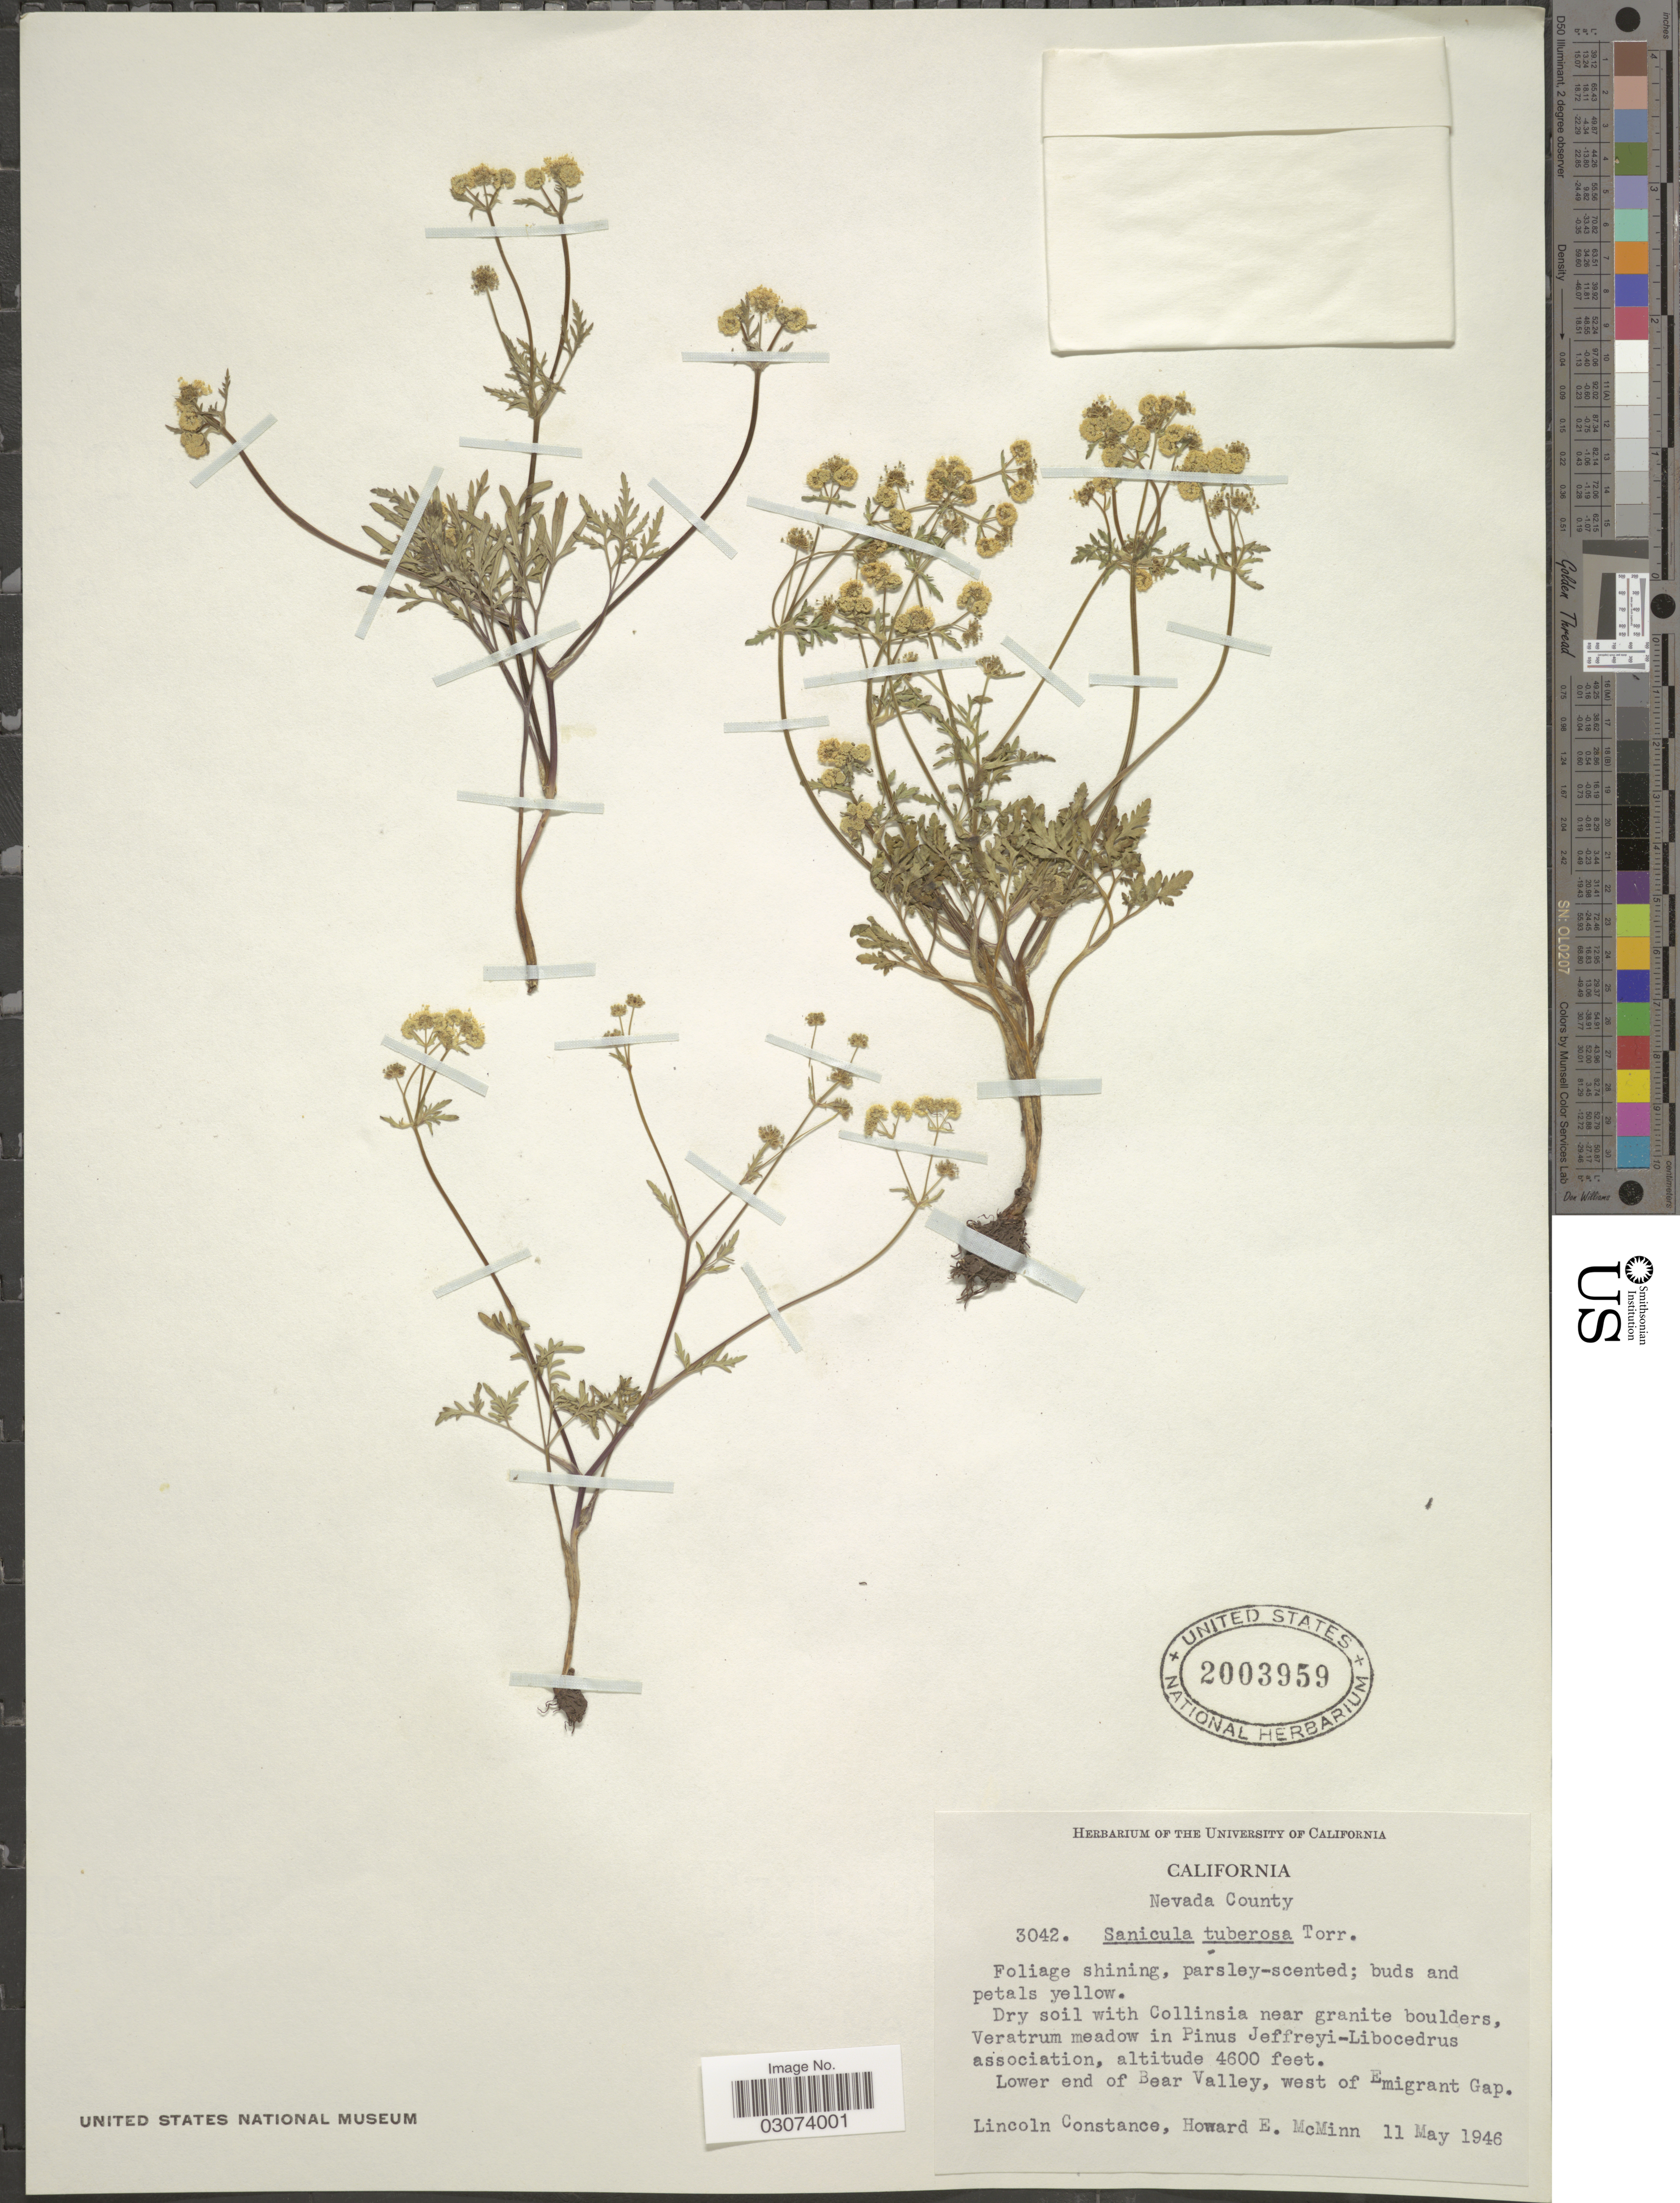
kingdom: Plantae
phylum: Tracheophyta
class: Magnoliopsida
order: Apiales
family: Apiaceae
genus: Sanicula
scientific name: Sanicula tuberosa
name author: Torr.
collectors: L. Constance & H. E. McMinn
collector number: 3042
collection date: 1946-05-11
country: United States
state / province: California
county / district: Nevada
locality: Nevada County. Lower end of Bear Valley, west of Emigrant Gap.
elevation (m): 1402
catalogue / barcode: US 2003959